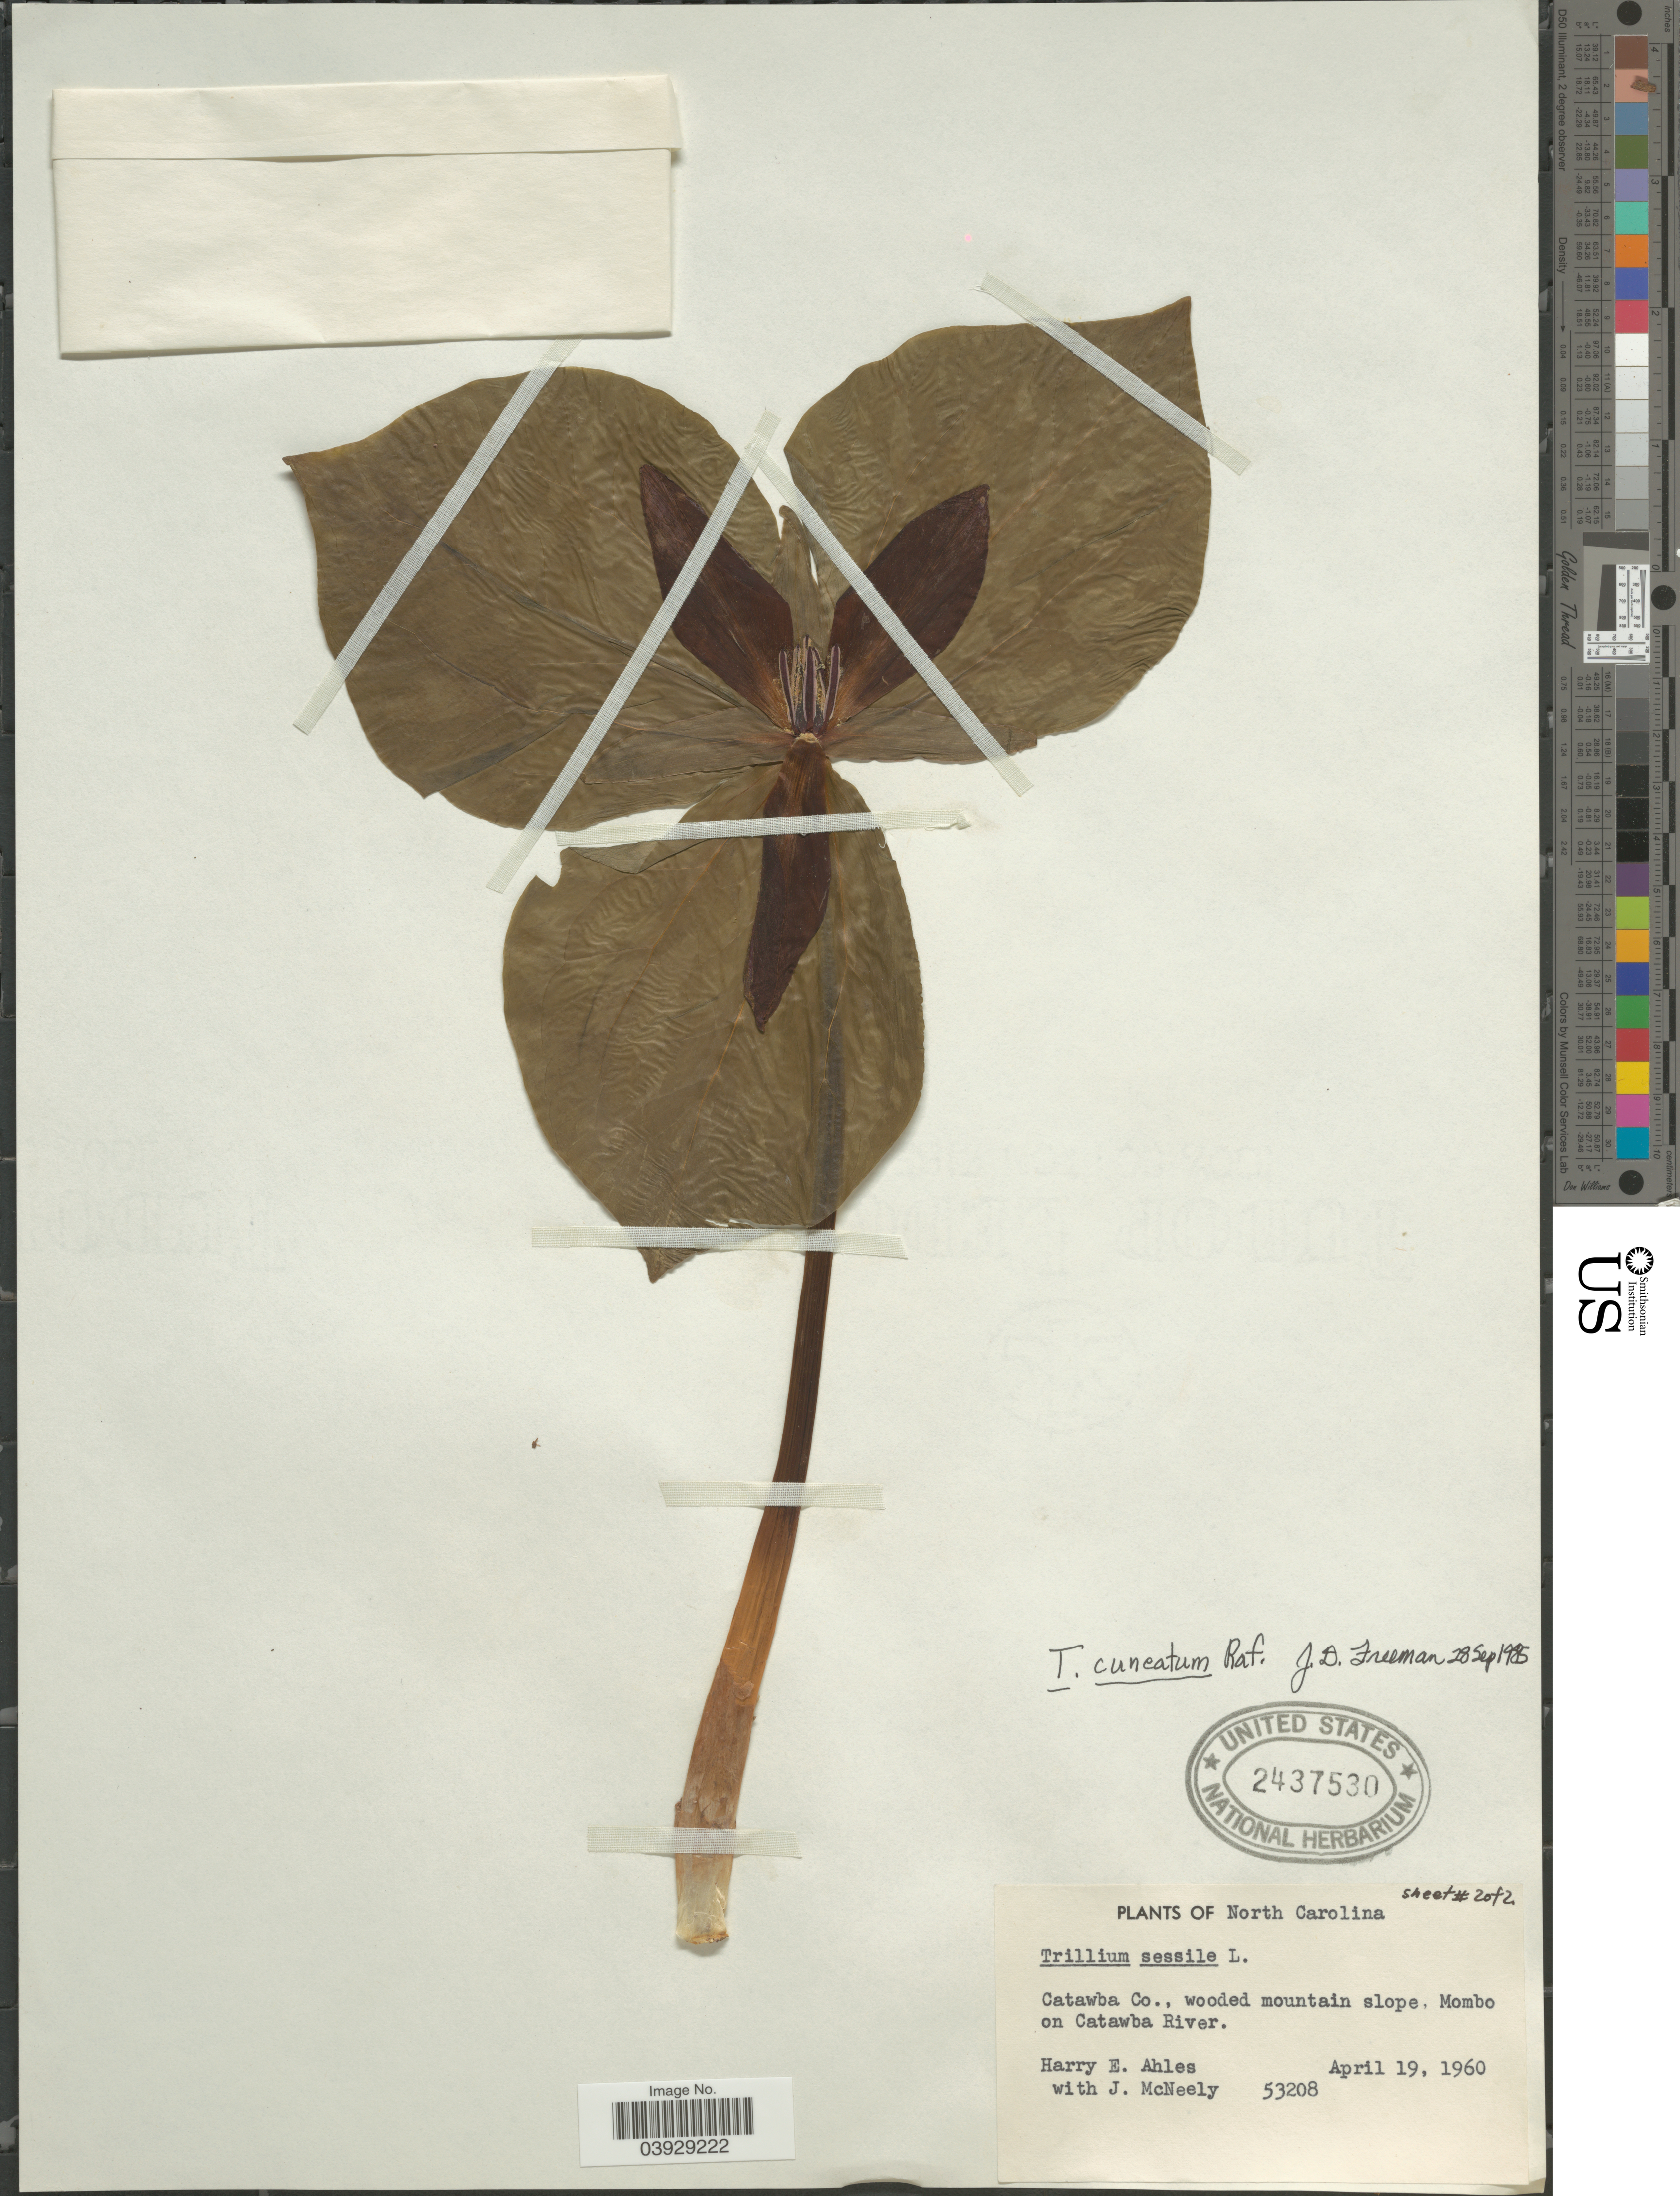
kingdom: Plantae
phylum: Tracheophyta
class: Liliopsida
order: Liliales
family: Melanthiaceae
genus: Trillium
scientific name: Trillium cuneatum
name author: Raf.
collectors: H. E. Ahles & J. McNeely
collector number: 53208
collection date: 1960-04-19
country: United States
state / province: North Carolina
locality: Catawba Co., wooded mountain slope, Mombo on Catawba River.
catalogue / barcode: US 2437530